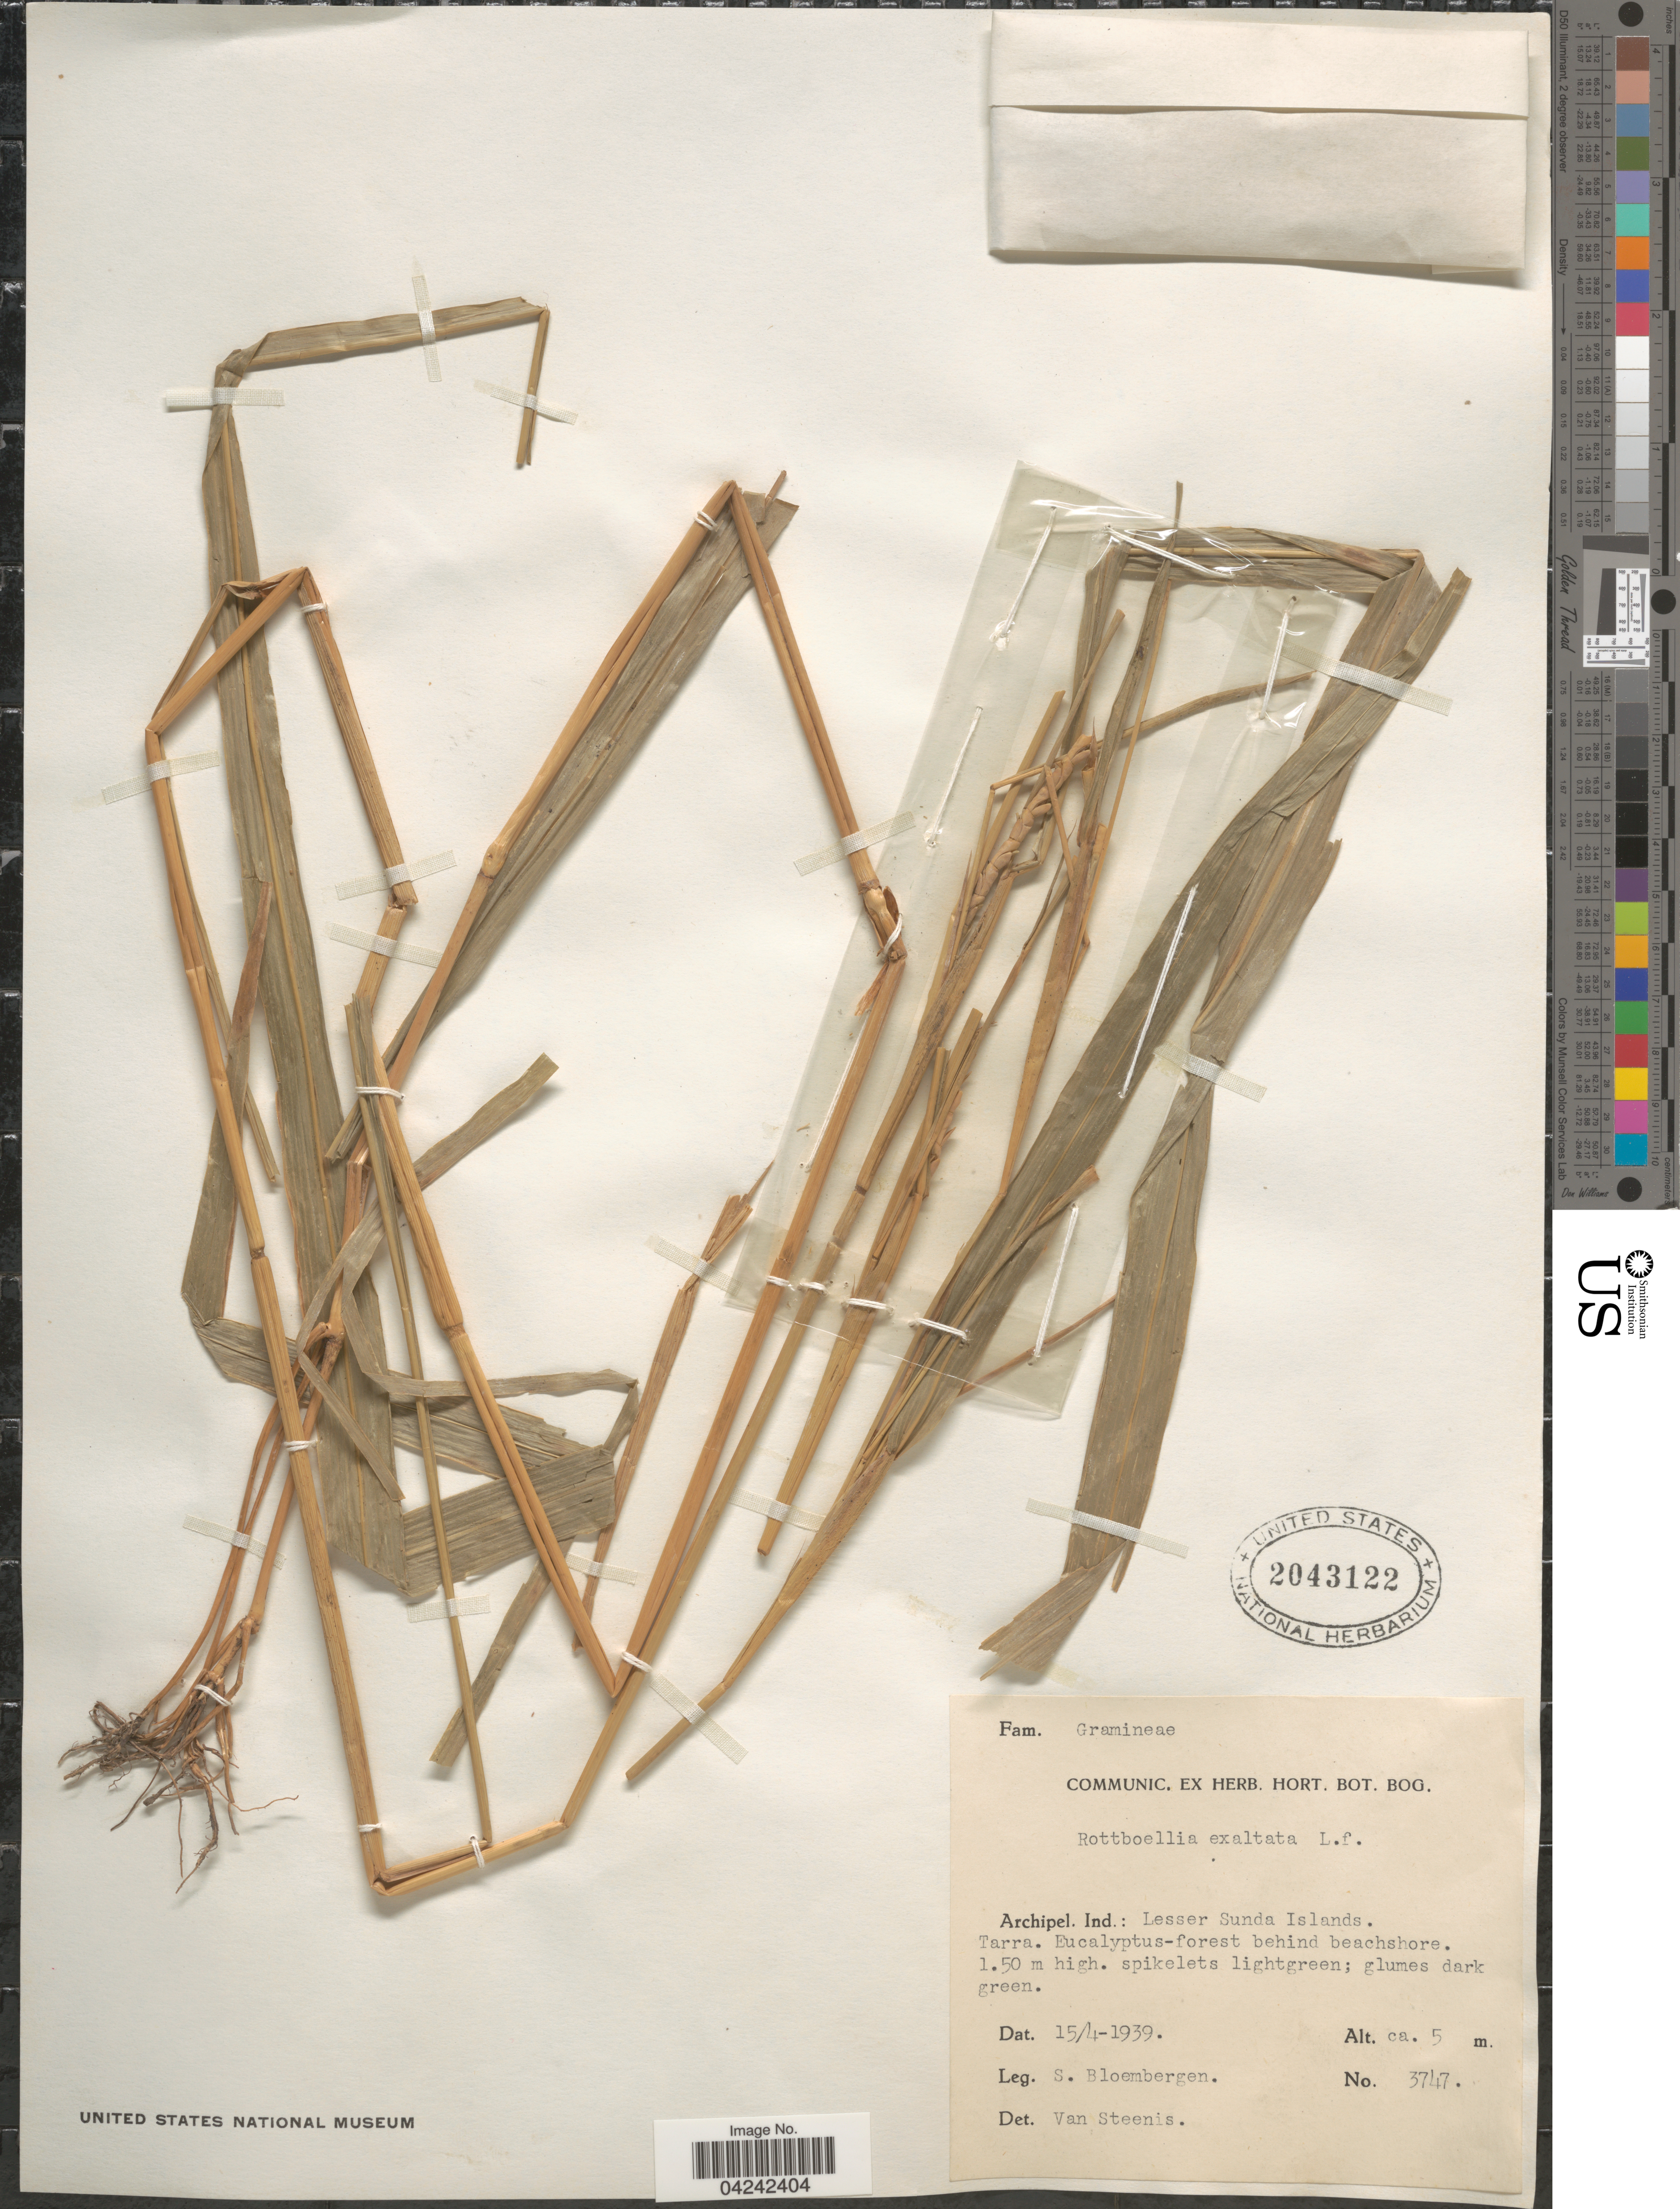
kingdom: Plantae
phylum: Tracheophyta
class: Liliopsida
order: Poales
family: Poaceae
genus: Rottboellia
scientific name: Rottboellia cochinchinensis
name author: (Lour.) Clayton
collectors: S. Bloembergen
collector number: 3747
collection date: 1939-04-15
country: Indonesia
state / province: Nusa Tenggara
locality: Archipel. Ind.: Lesser Sunda Islands. Tarra.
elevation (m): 5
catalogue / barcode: US 2043122